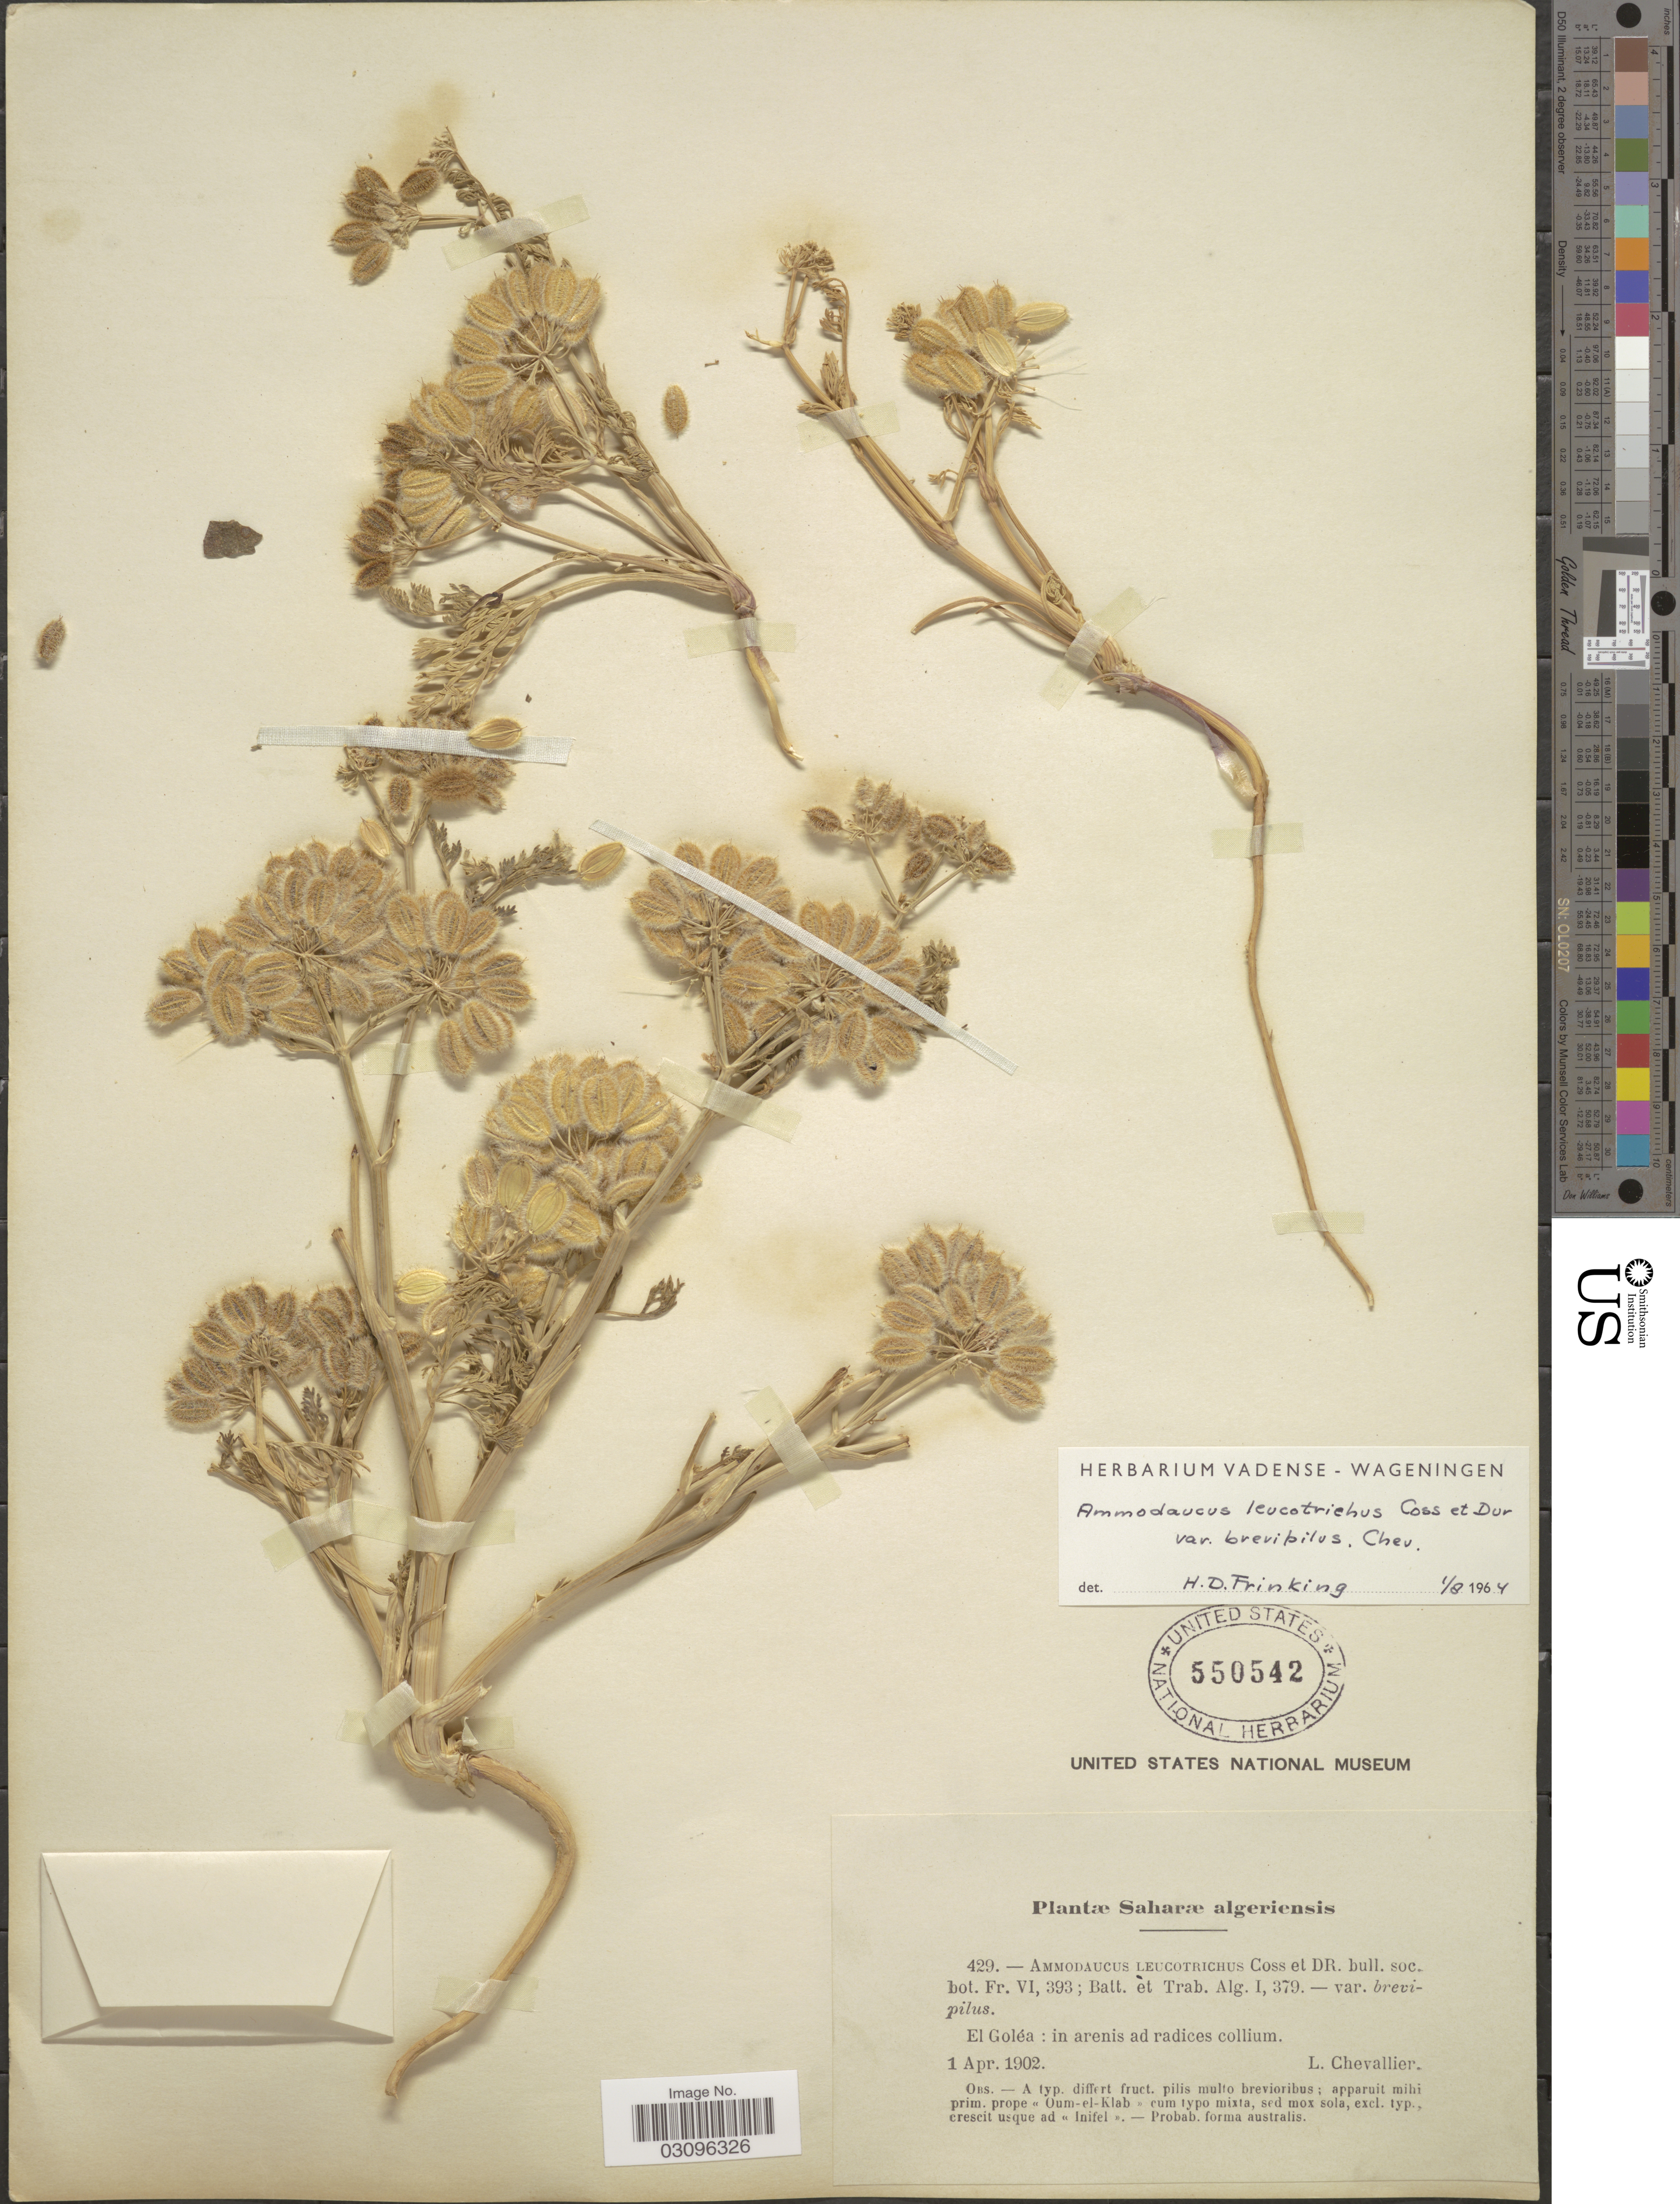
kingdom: Plantae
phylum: Tracheophyta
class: Magnoliopsida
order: Apiales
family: Apiaceae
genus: Ammodaucus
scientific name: Ammodaucus leucotrichus var. brevipilus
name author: L. Chevall.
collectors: L. Chevallier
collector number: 429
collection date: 1902-04-01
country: Algeria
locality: Saharæ algeriensis. El Goléa: in arenis ad radices collium.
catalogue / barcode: US 550542